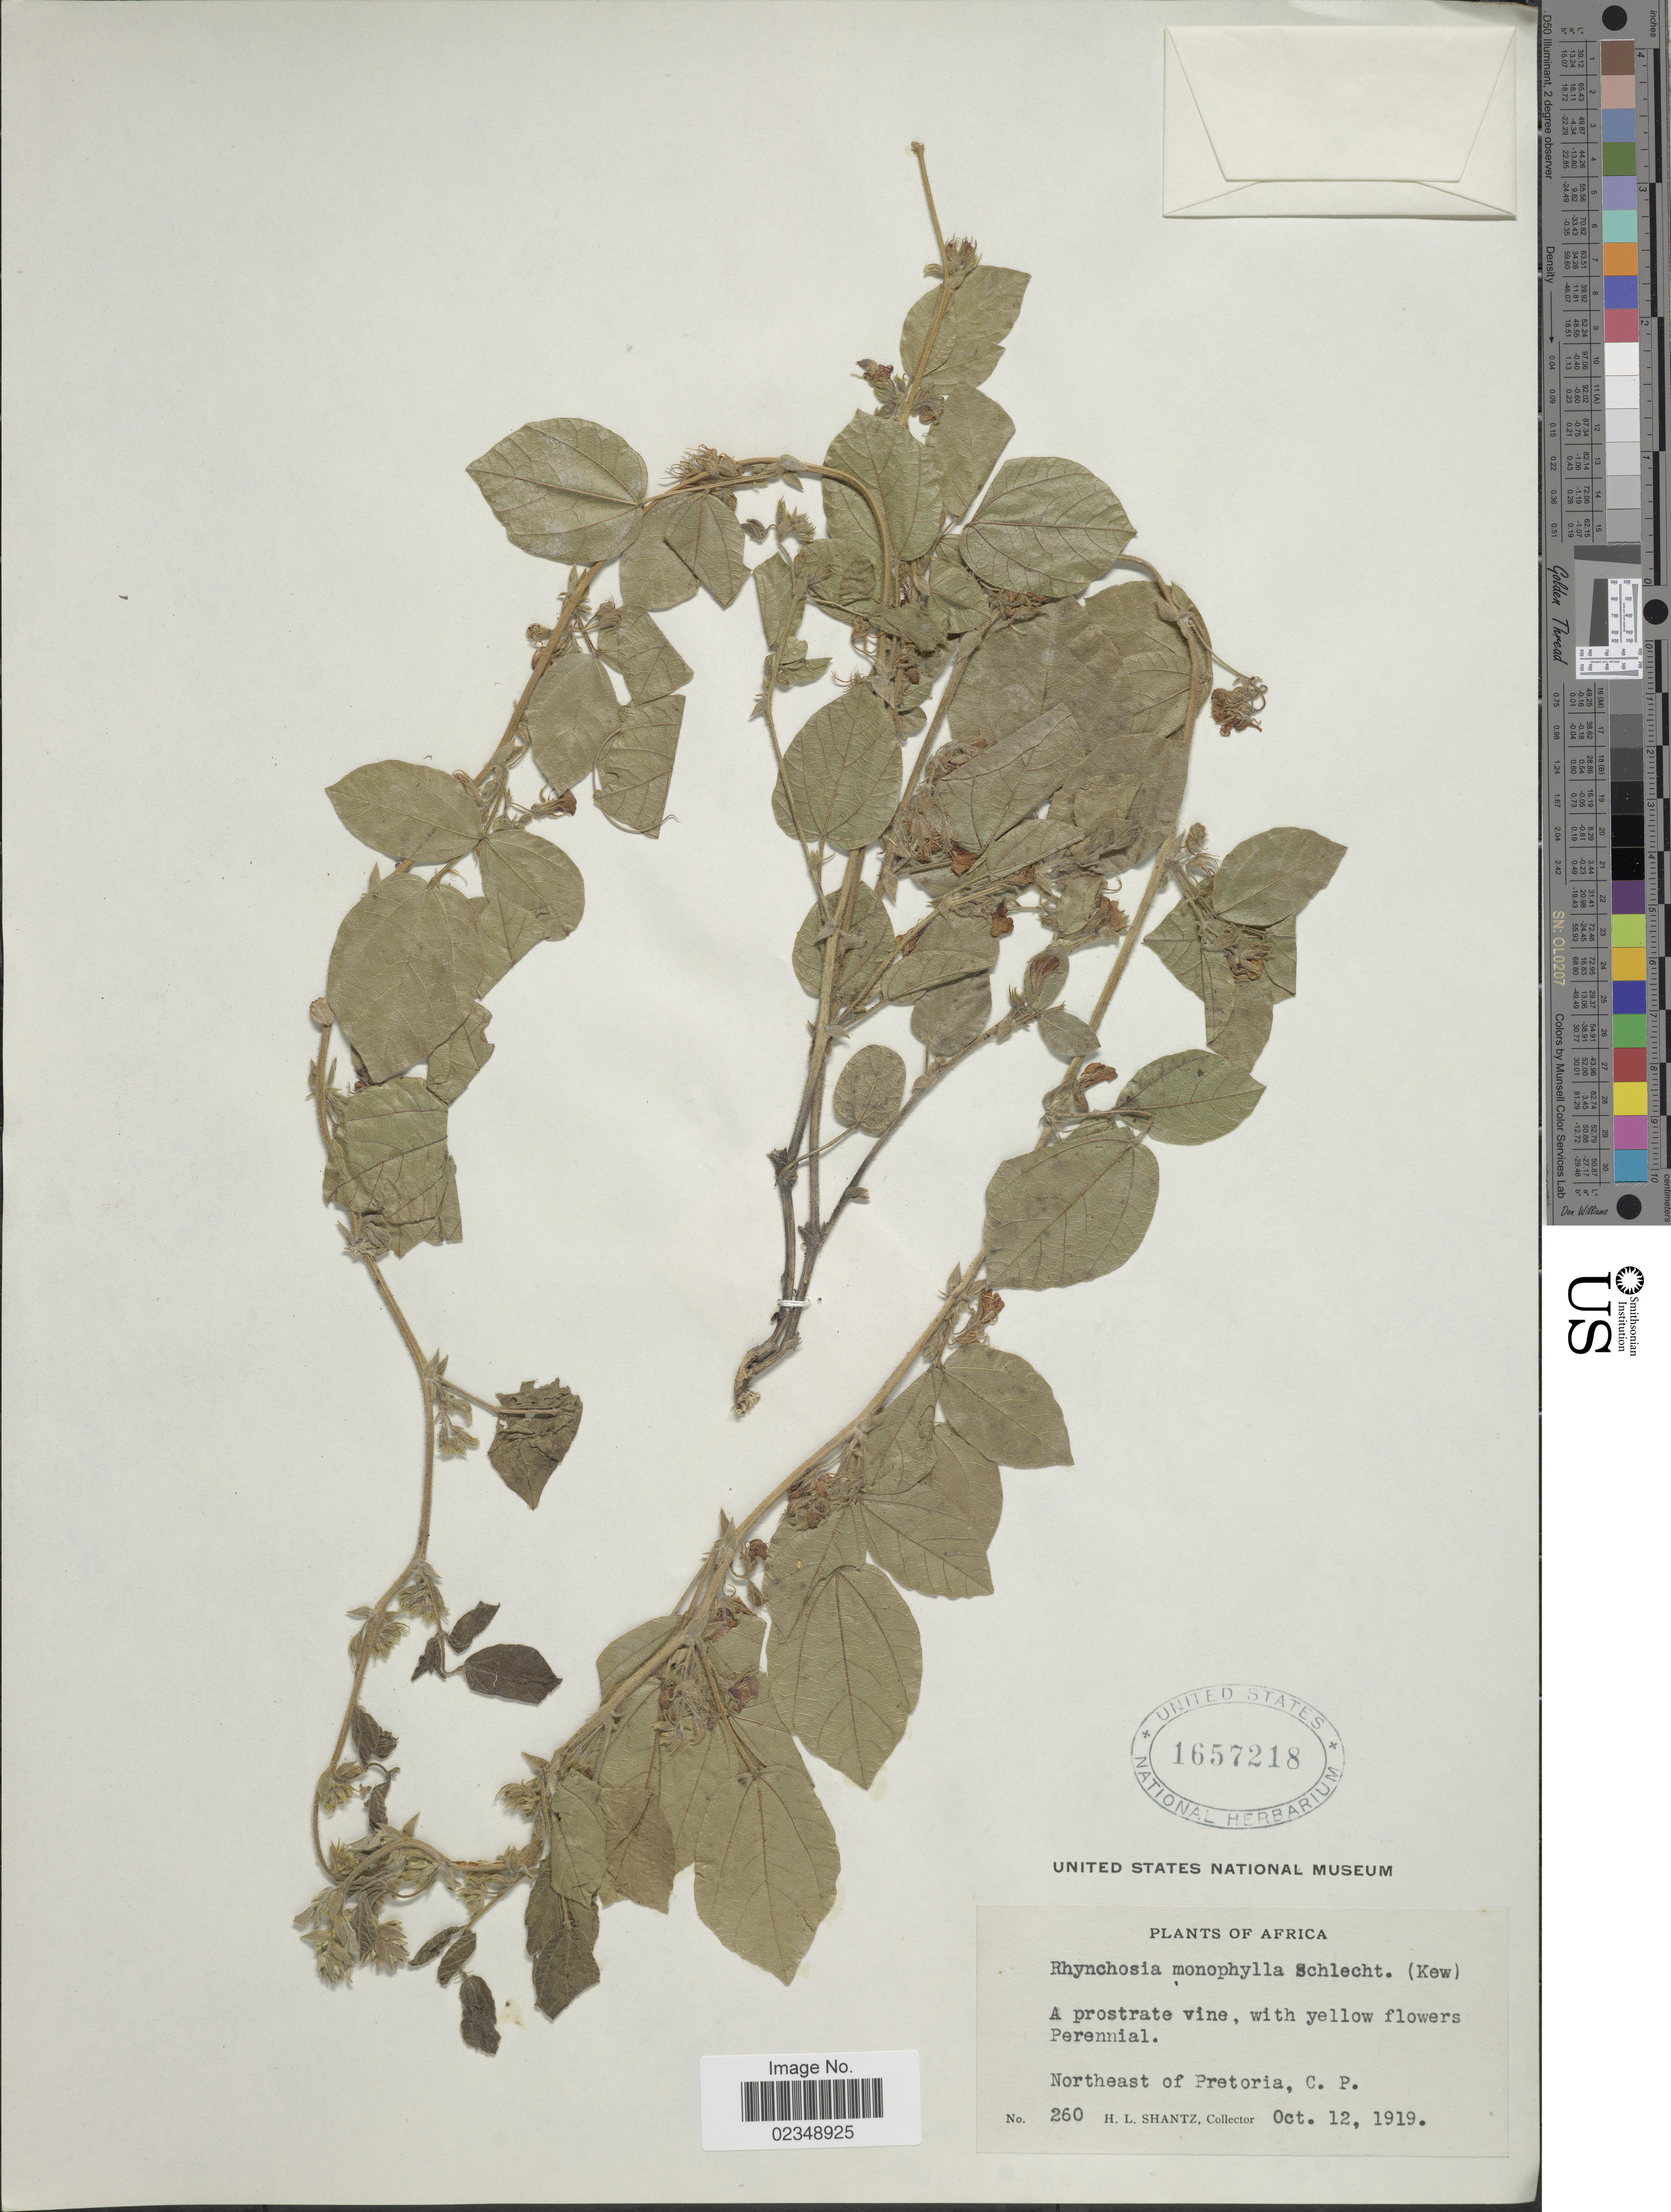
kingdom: Plantae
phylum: Tracheophyta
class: Magnoliopsida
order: Fabales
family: Fabaceae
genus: Rhynchosia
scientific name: Rhynchosia monophylla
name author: Schltr.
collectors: H. Shantz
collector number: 260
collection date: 1919-10-12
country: South Africa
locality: Africa. Northeast of Pretoria, C.P.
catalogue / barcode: US 1657218